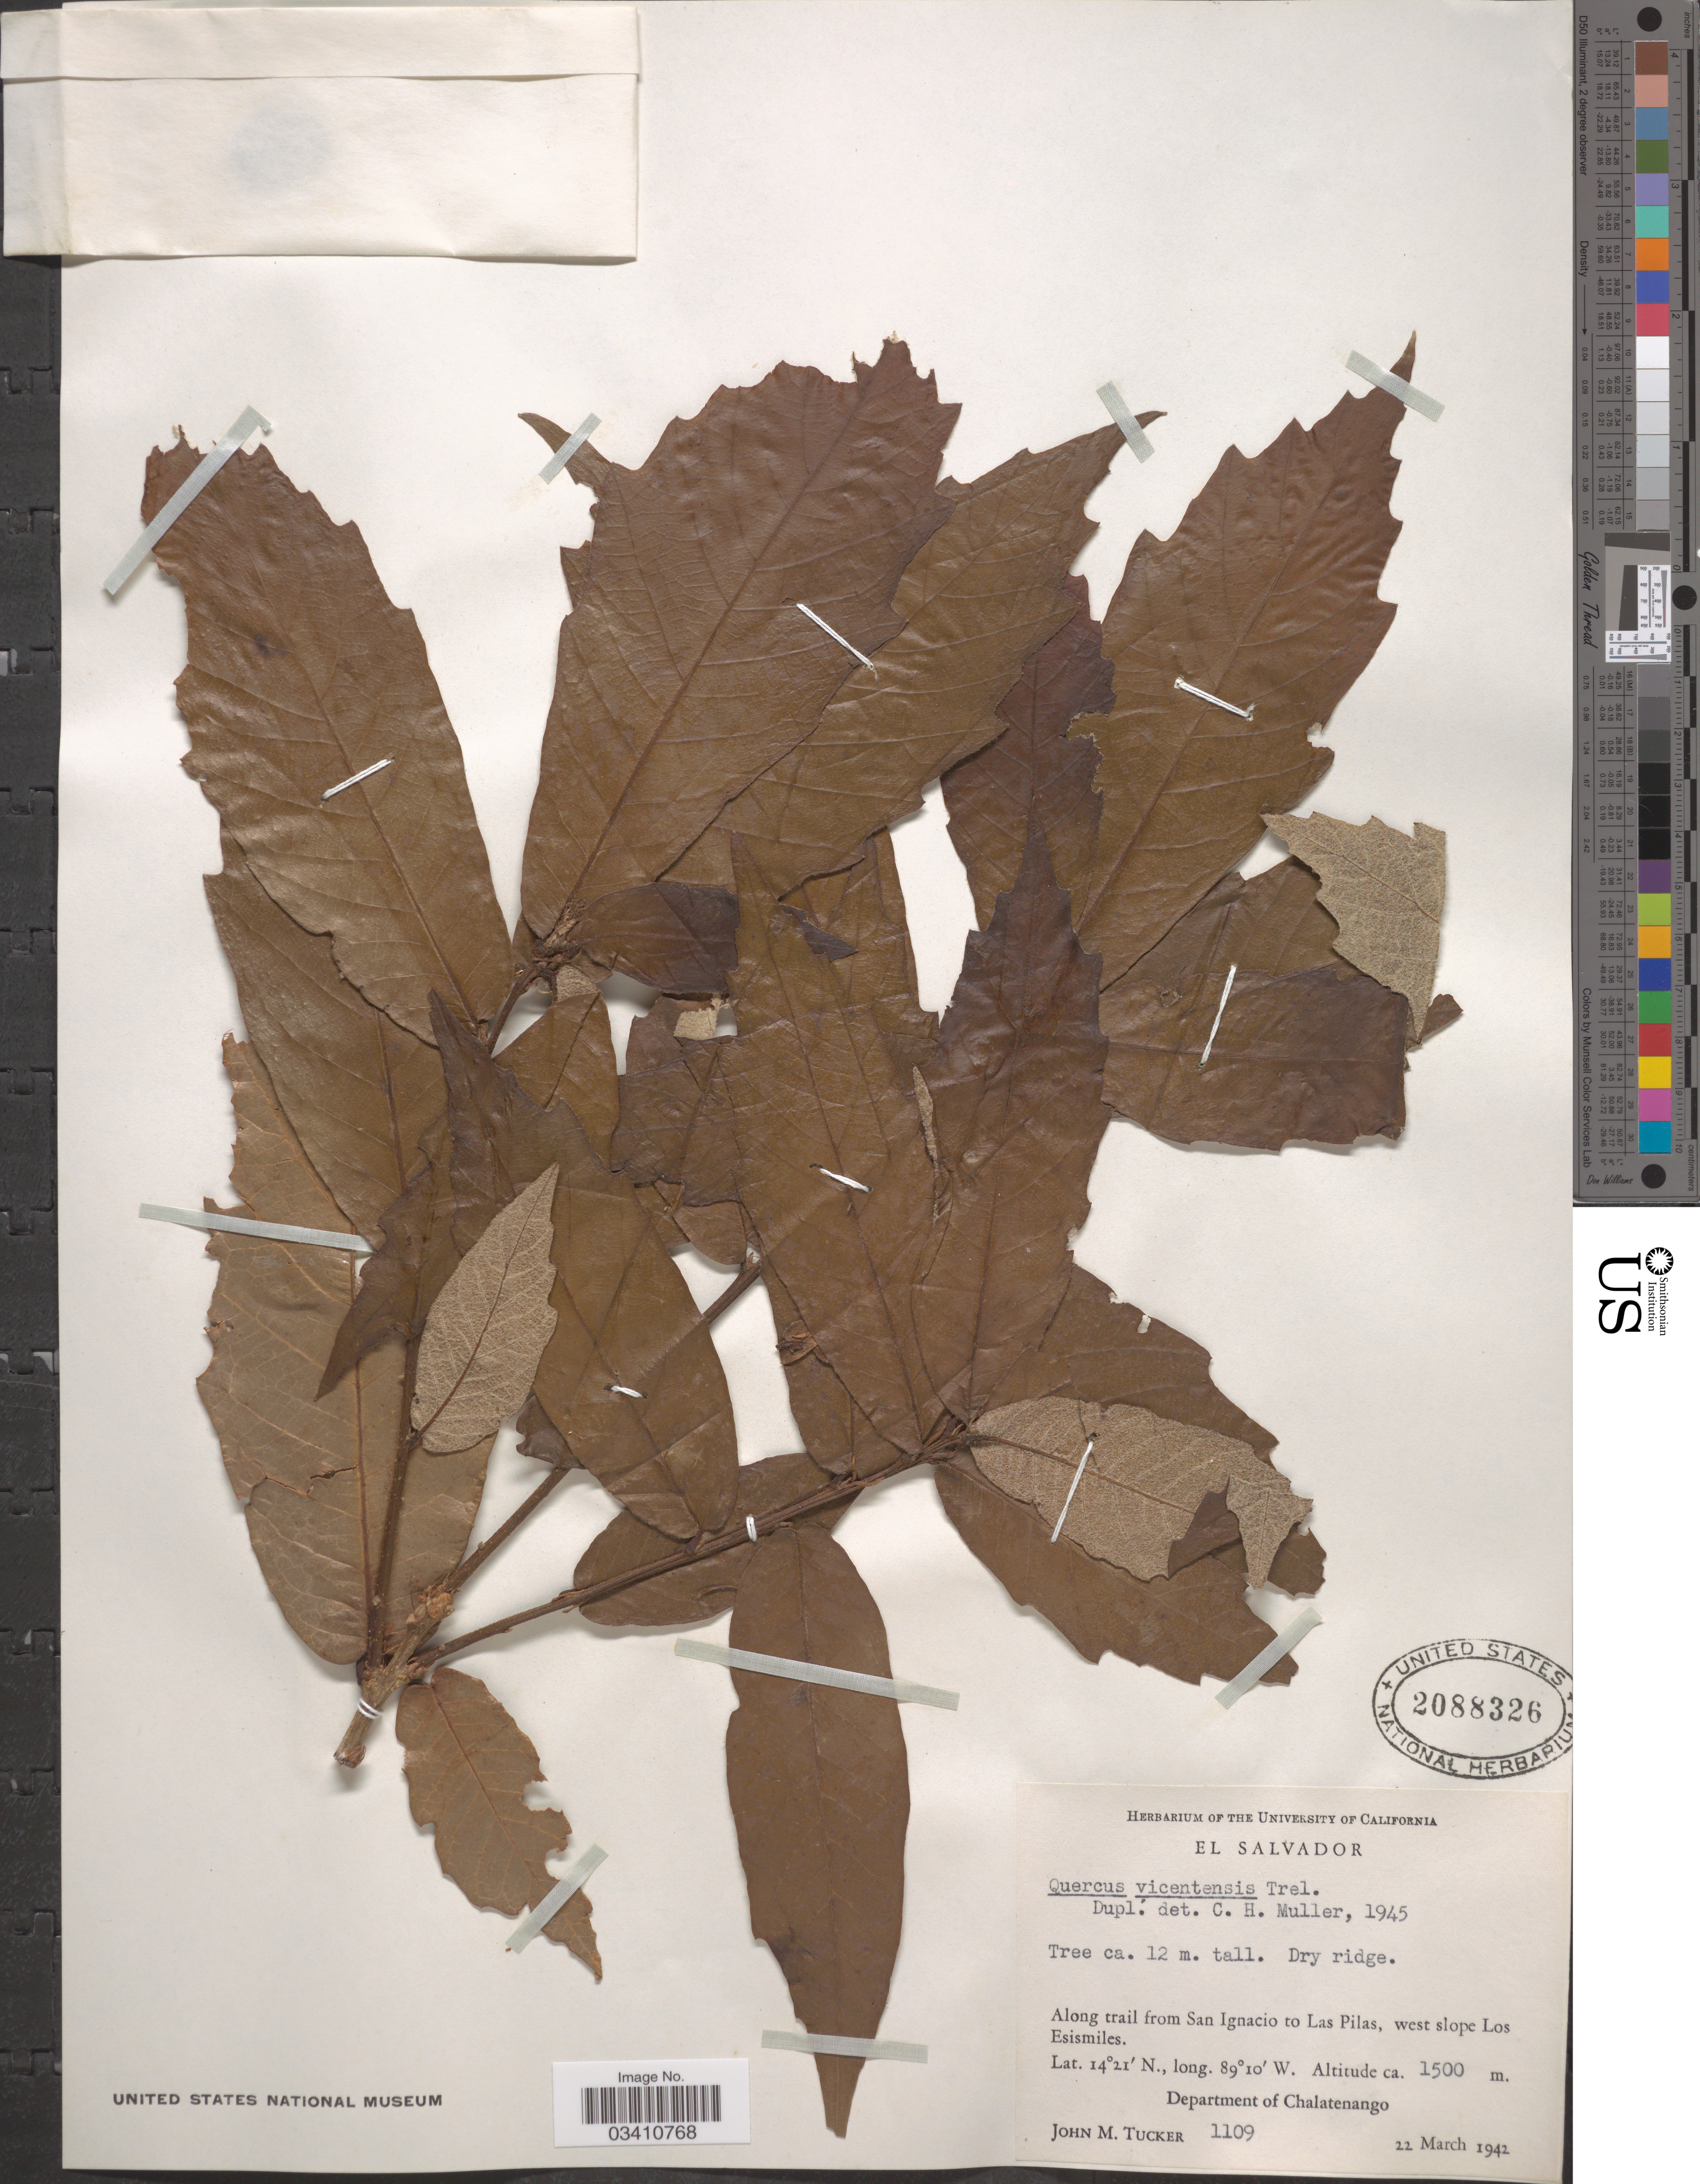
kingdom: Plantae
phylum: Tracheophyta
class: Magnoliopsida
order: Fagales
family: Fagaceae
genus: Quercus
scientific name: Quercus vicentensis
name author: Trel.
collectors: J. M. Tucker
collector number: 1109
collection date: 1942-03-22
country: El Salvador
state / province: Chalatenango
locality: Along trail from San Ignacio to Las Pilas, west slope Los Esismiles. Department of Chalatenango.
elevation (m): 1500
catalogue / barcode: US 2088326